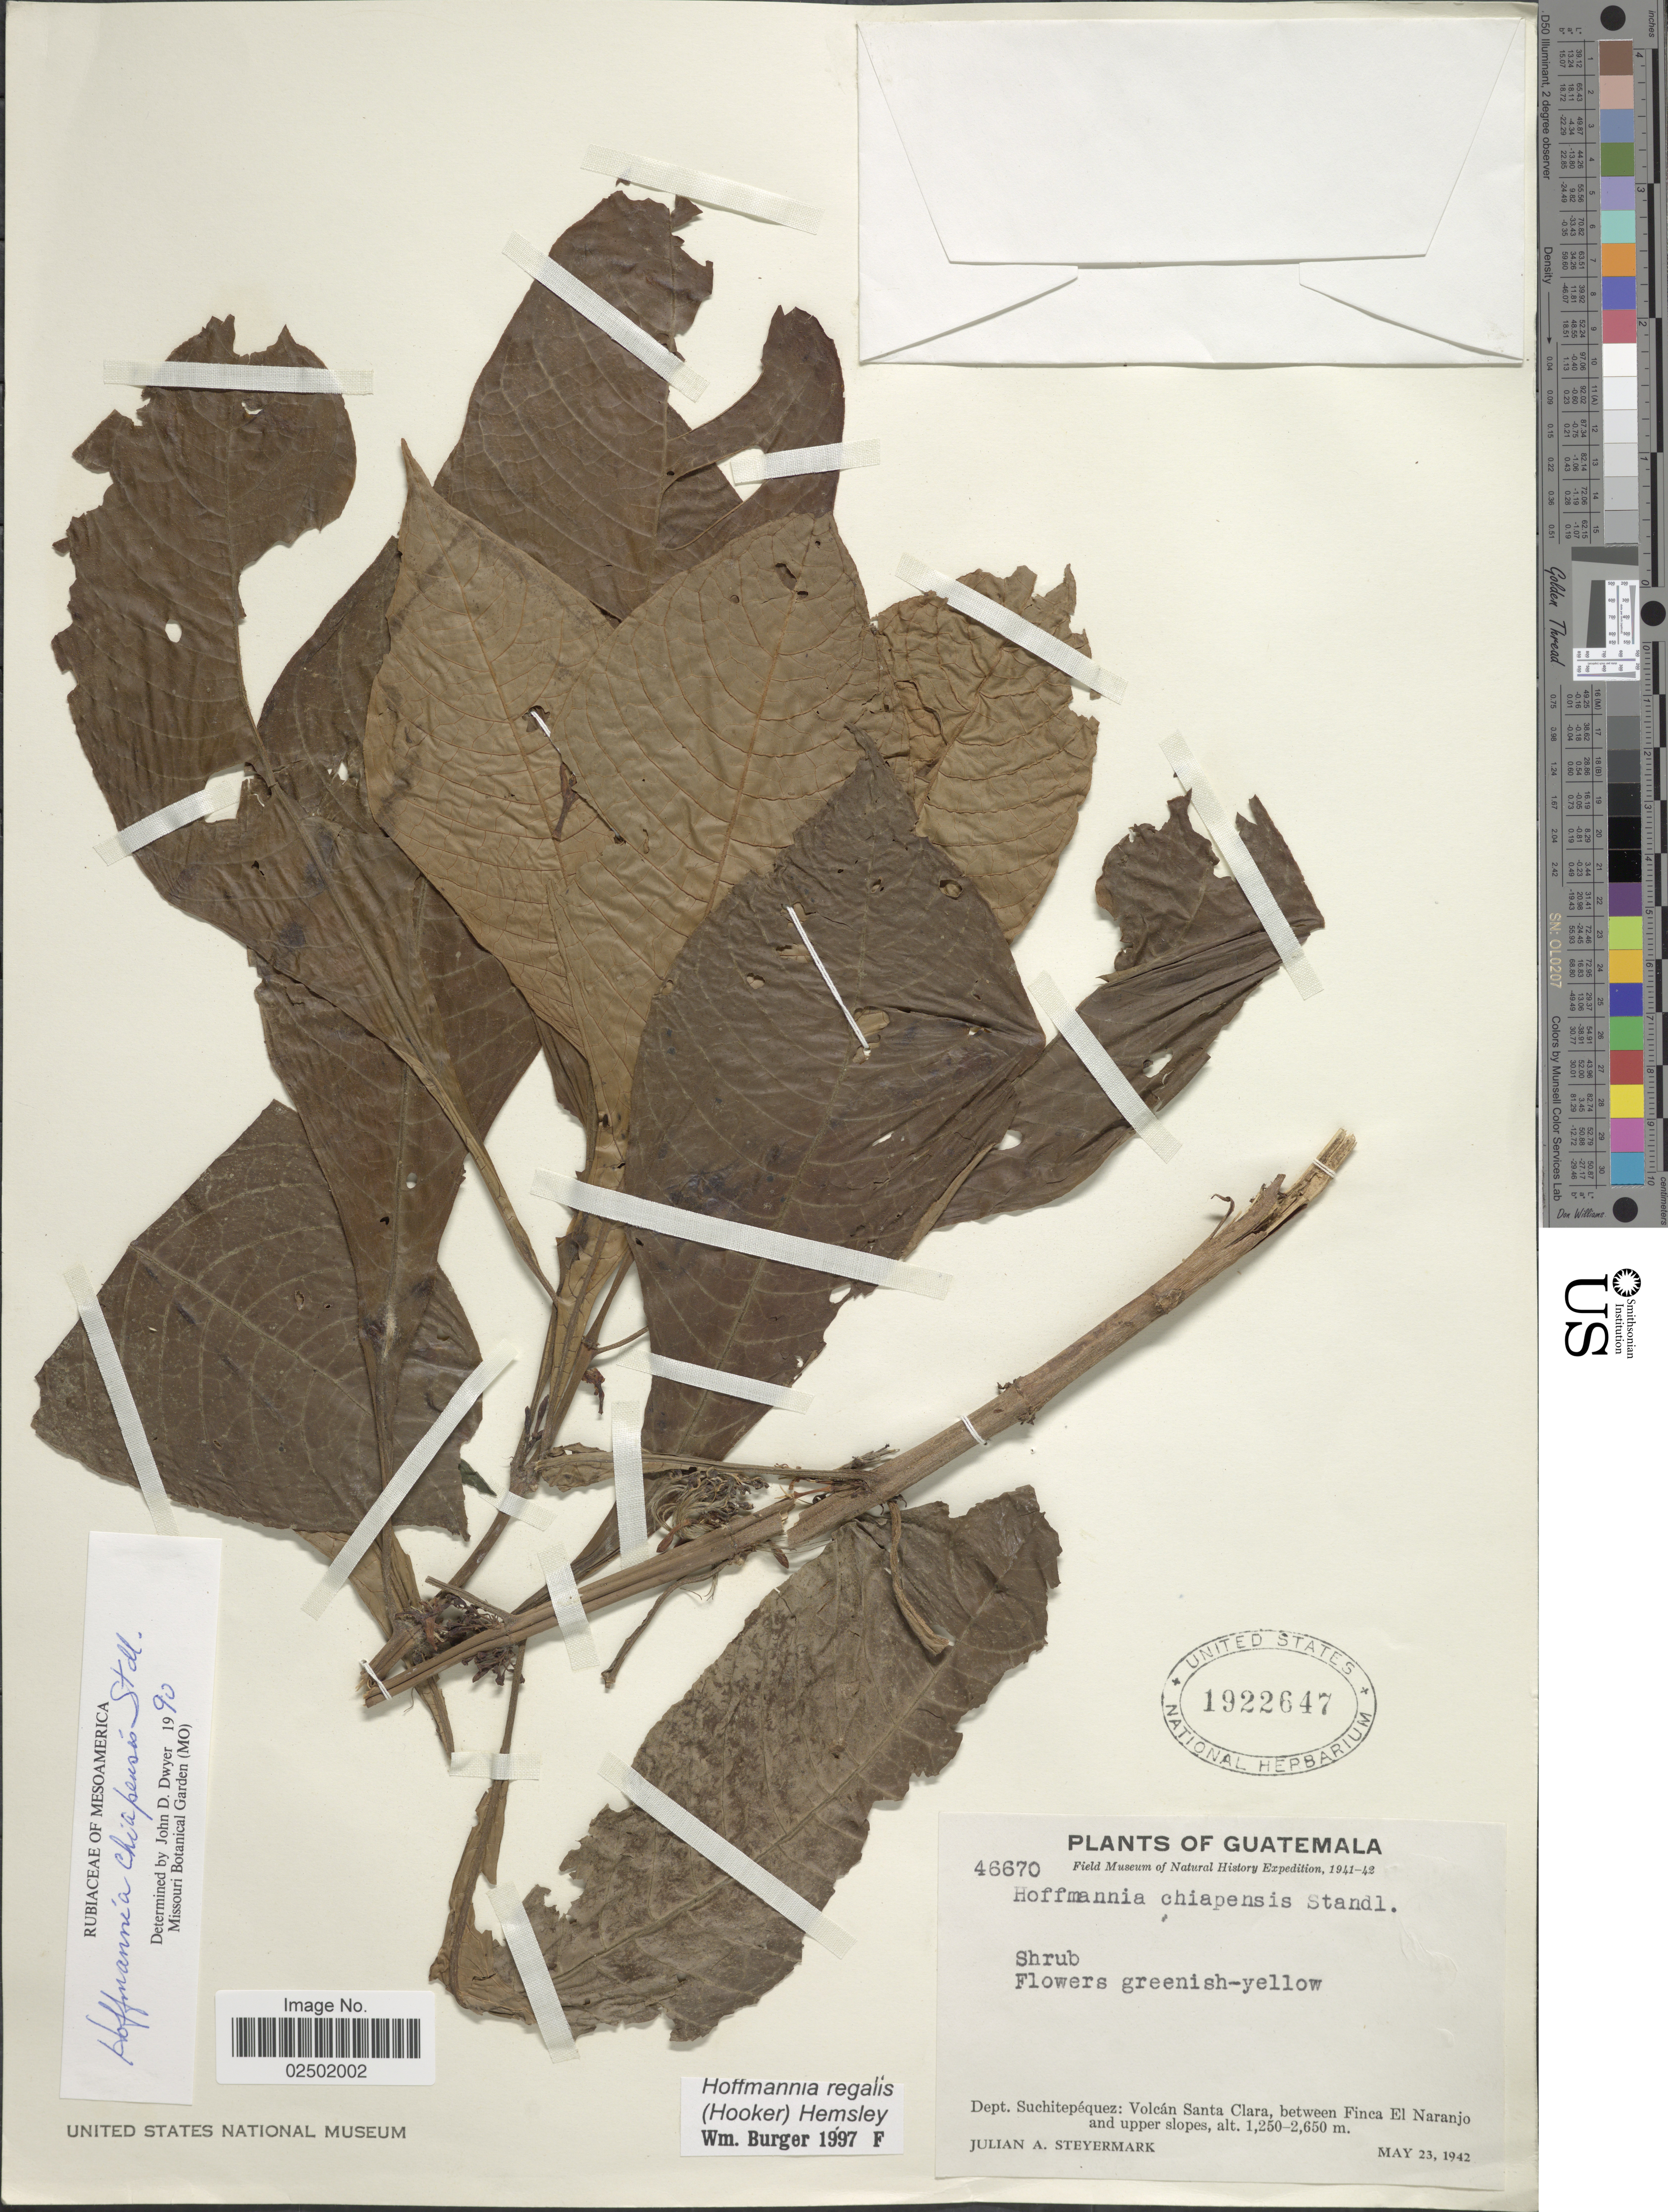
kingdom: Plantae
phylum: Tracheophyta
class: Magnoliopsida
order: Gentianales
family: Rubiaceae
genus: Hoffmannia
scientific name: Hoffmannia regalis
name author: (Hook.) Hemsl.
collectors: J. Steyermark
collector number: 46670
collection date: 1942-05-23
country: Guatemala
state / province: Suchitepéquez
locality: Volcan Santa Clara, between Finca El Naranjo and upper slopes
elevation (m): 1250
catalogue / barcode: US 1922647